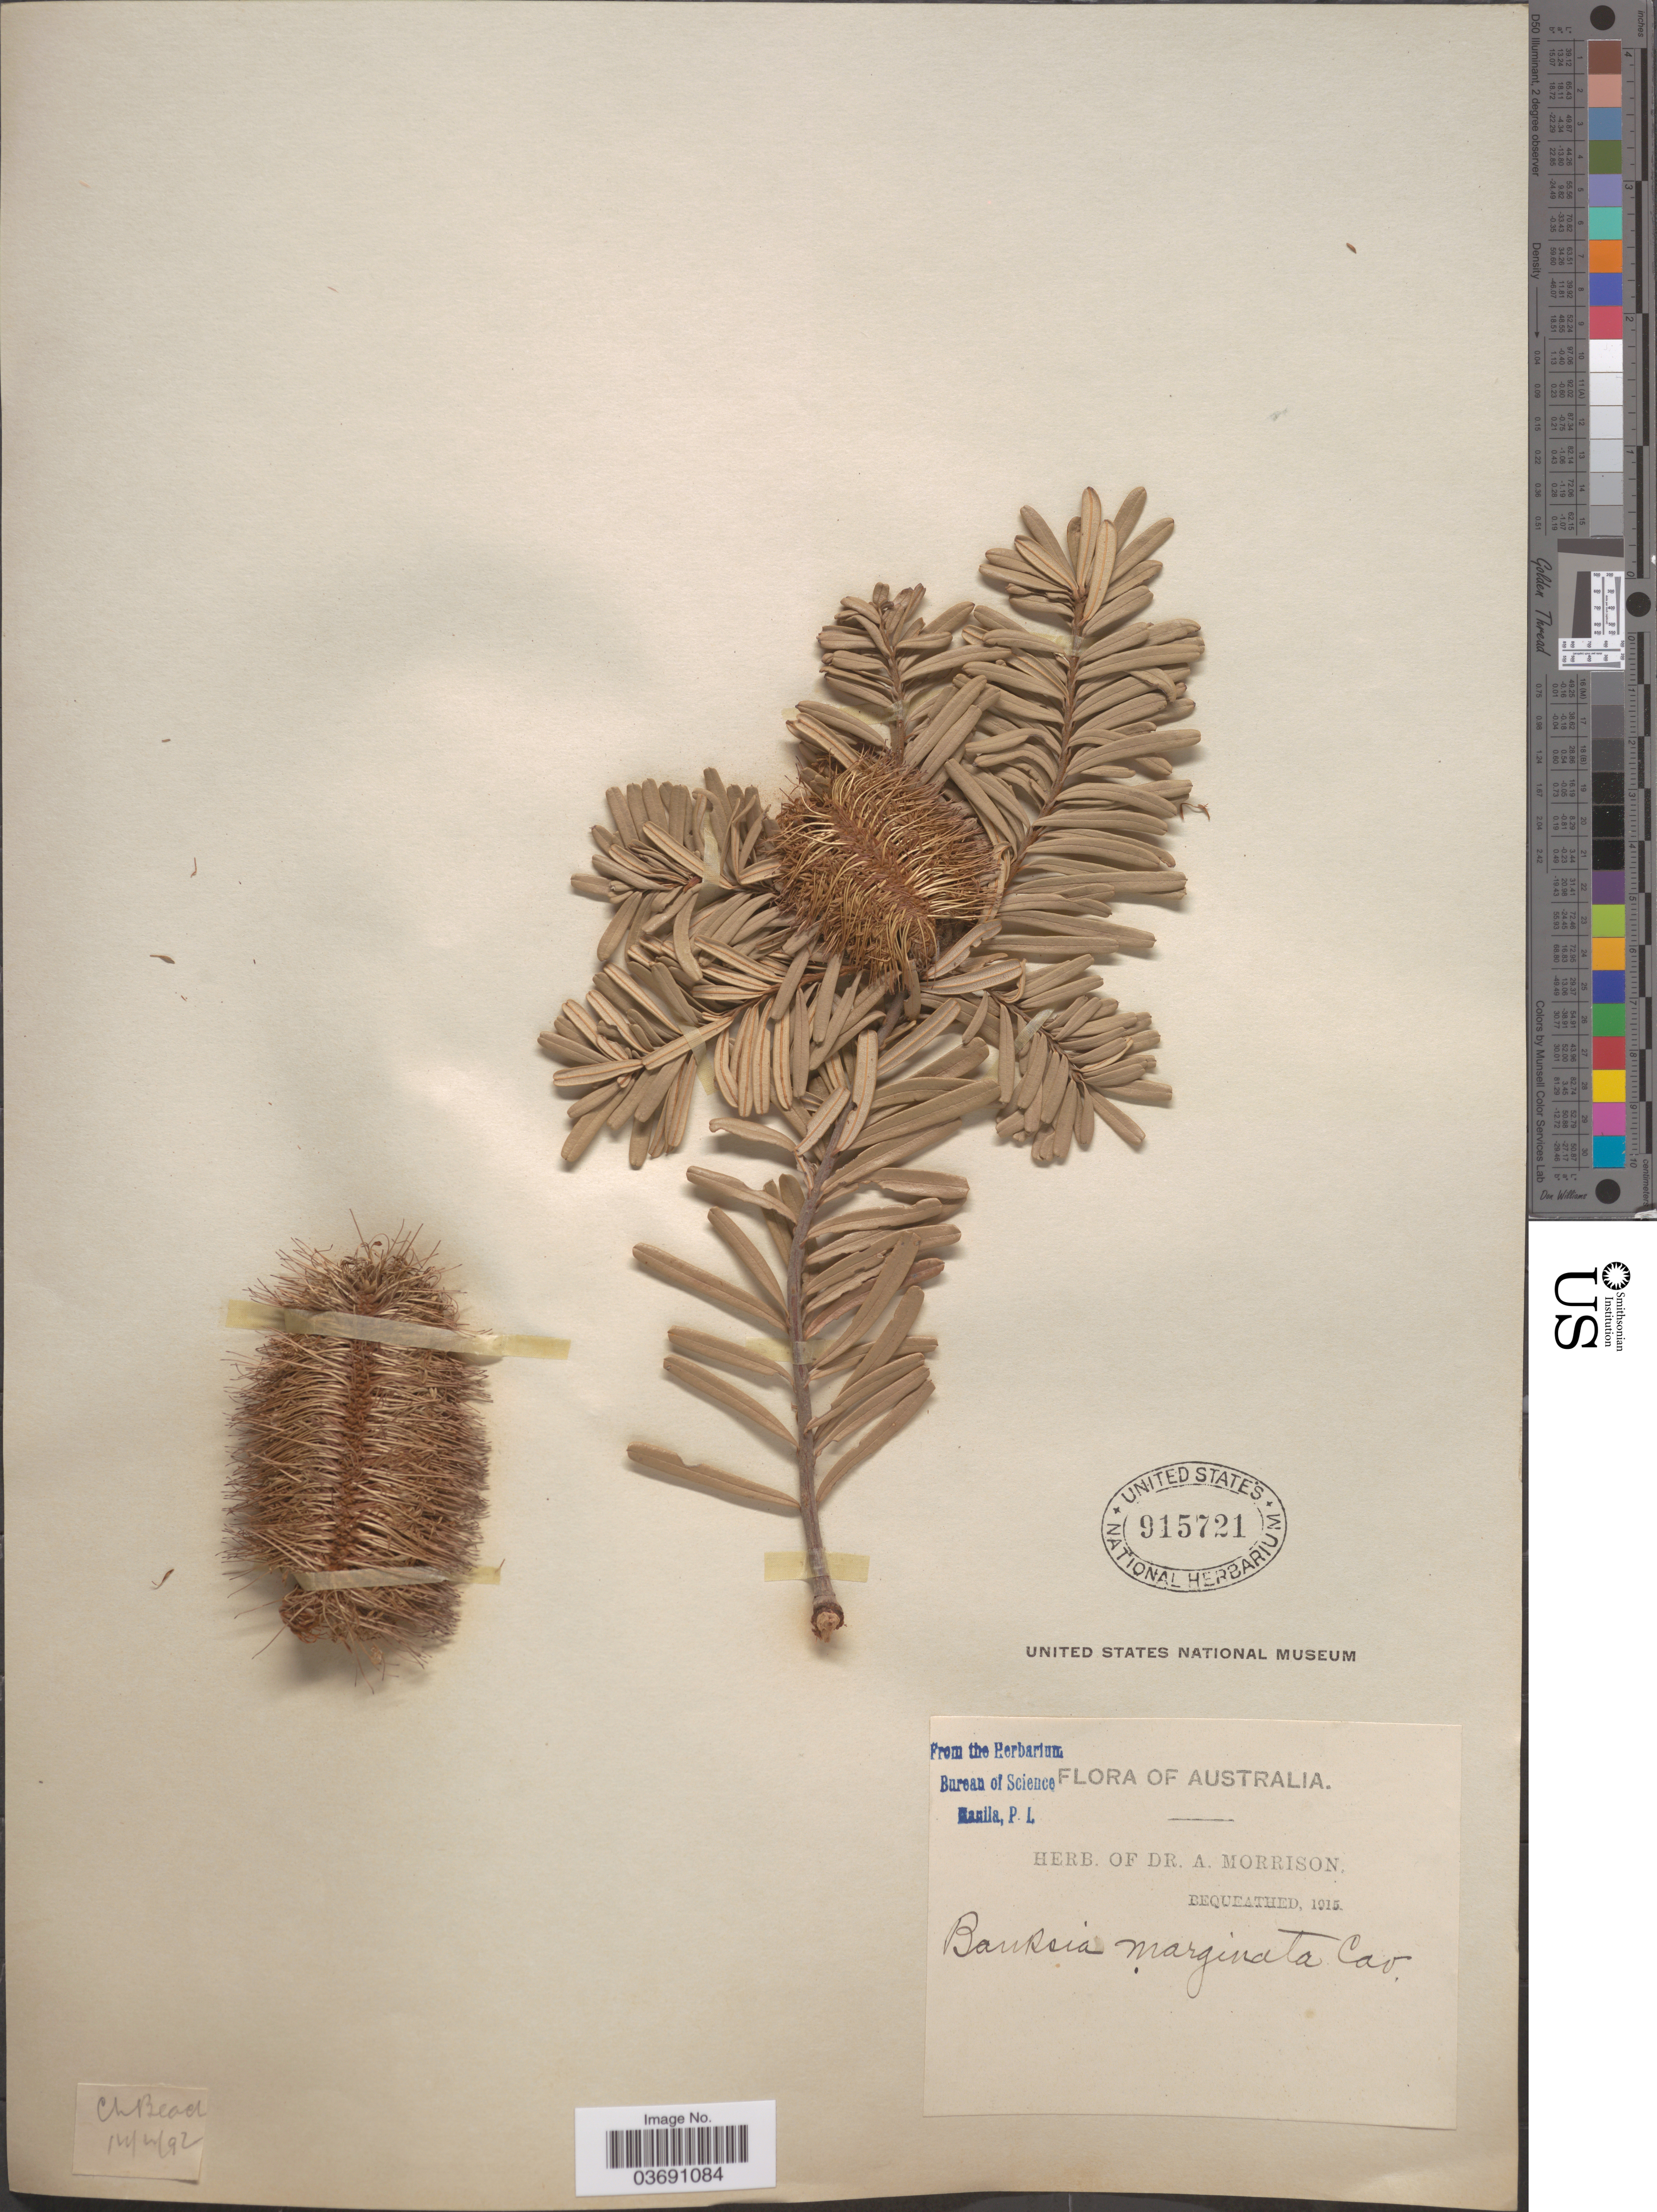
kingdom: Plantae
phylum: Tracheophyta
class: Magnoliopsida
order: Proteales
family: Proteaceae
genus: Banksia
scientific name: Banksia marginata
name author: Cav.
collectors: A. Morrison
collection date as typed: Transcribed d/m/y: 14/4/92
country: Australia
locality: Ch. Becol. [unsure placement]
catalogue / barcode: US 915721